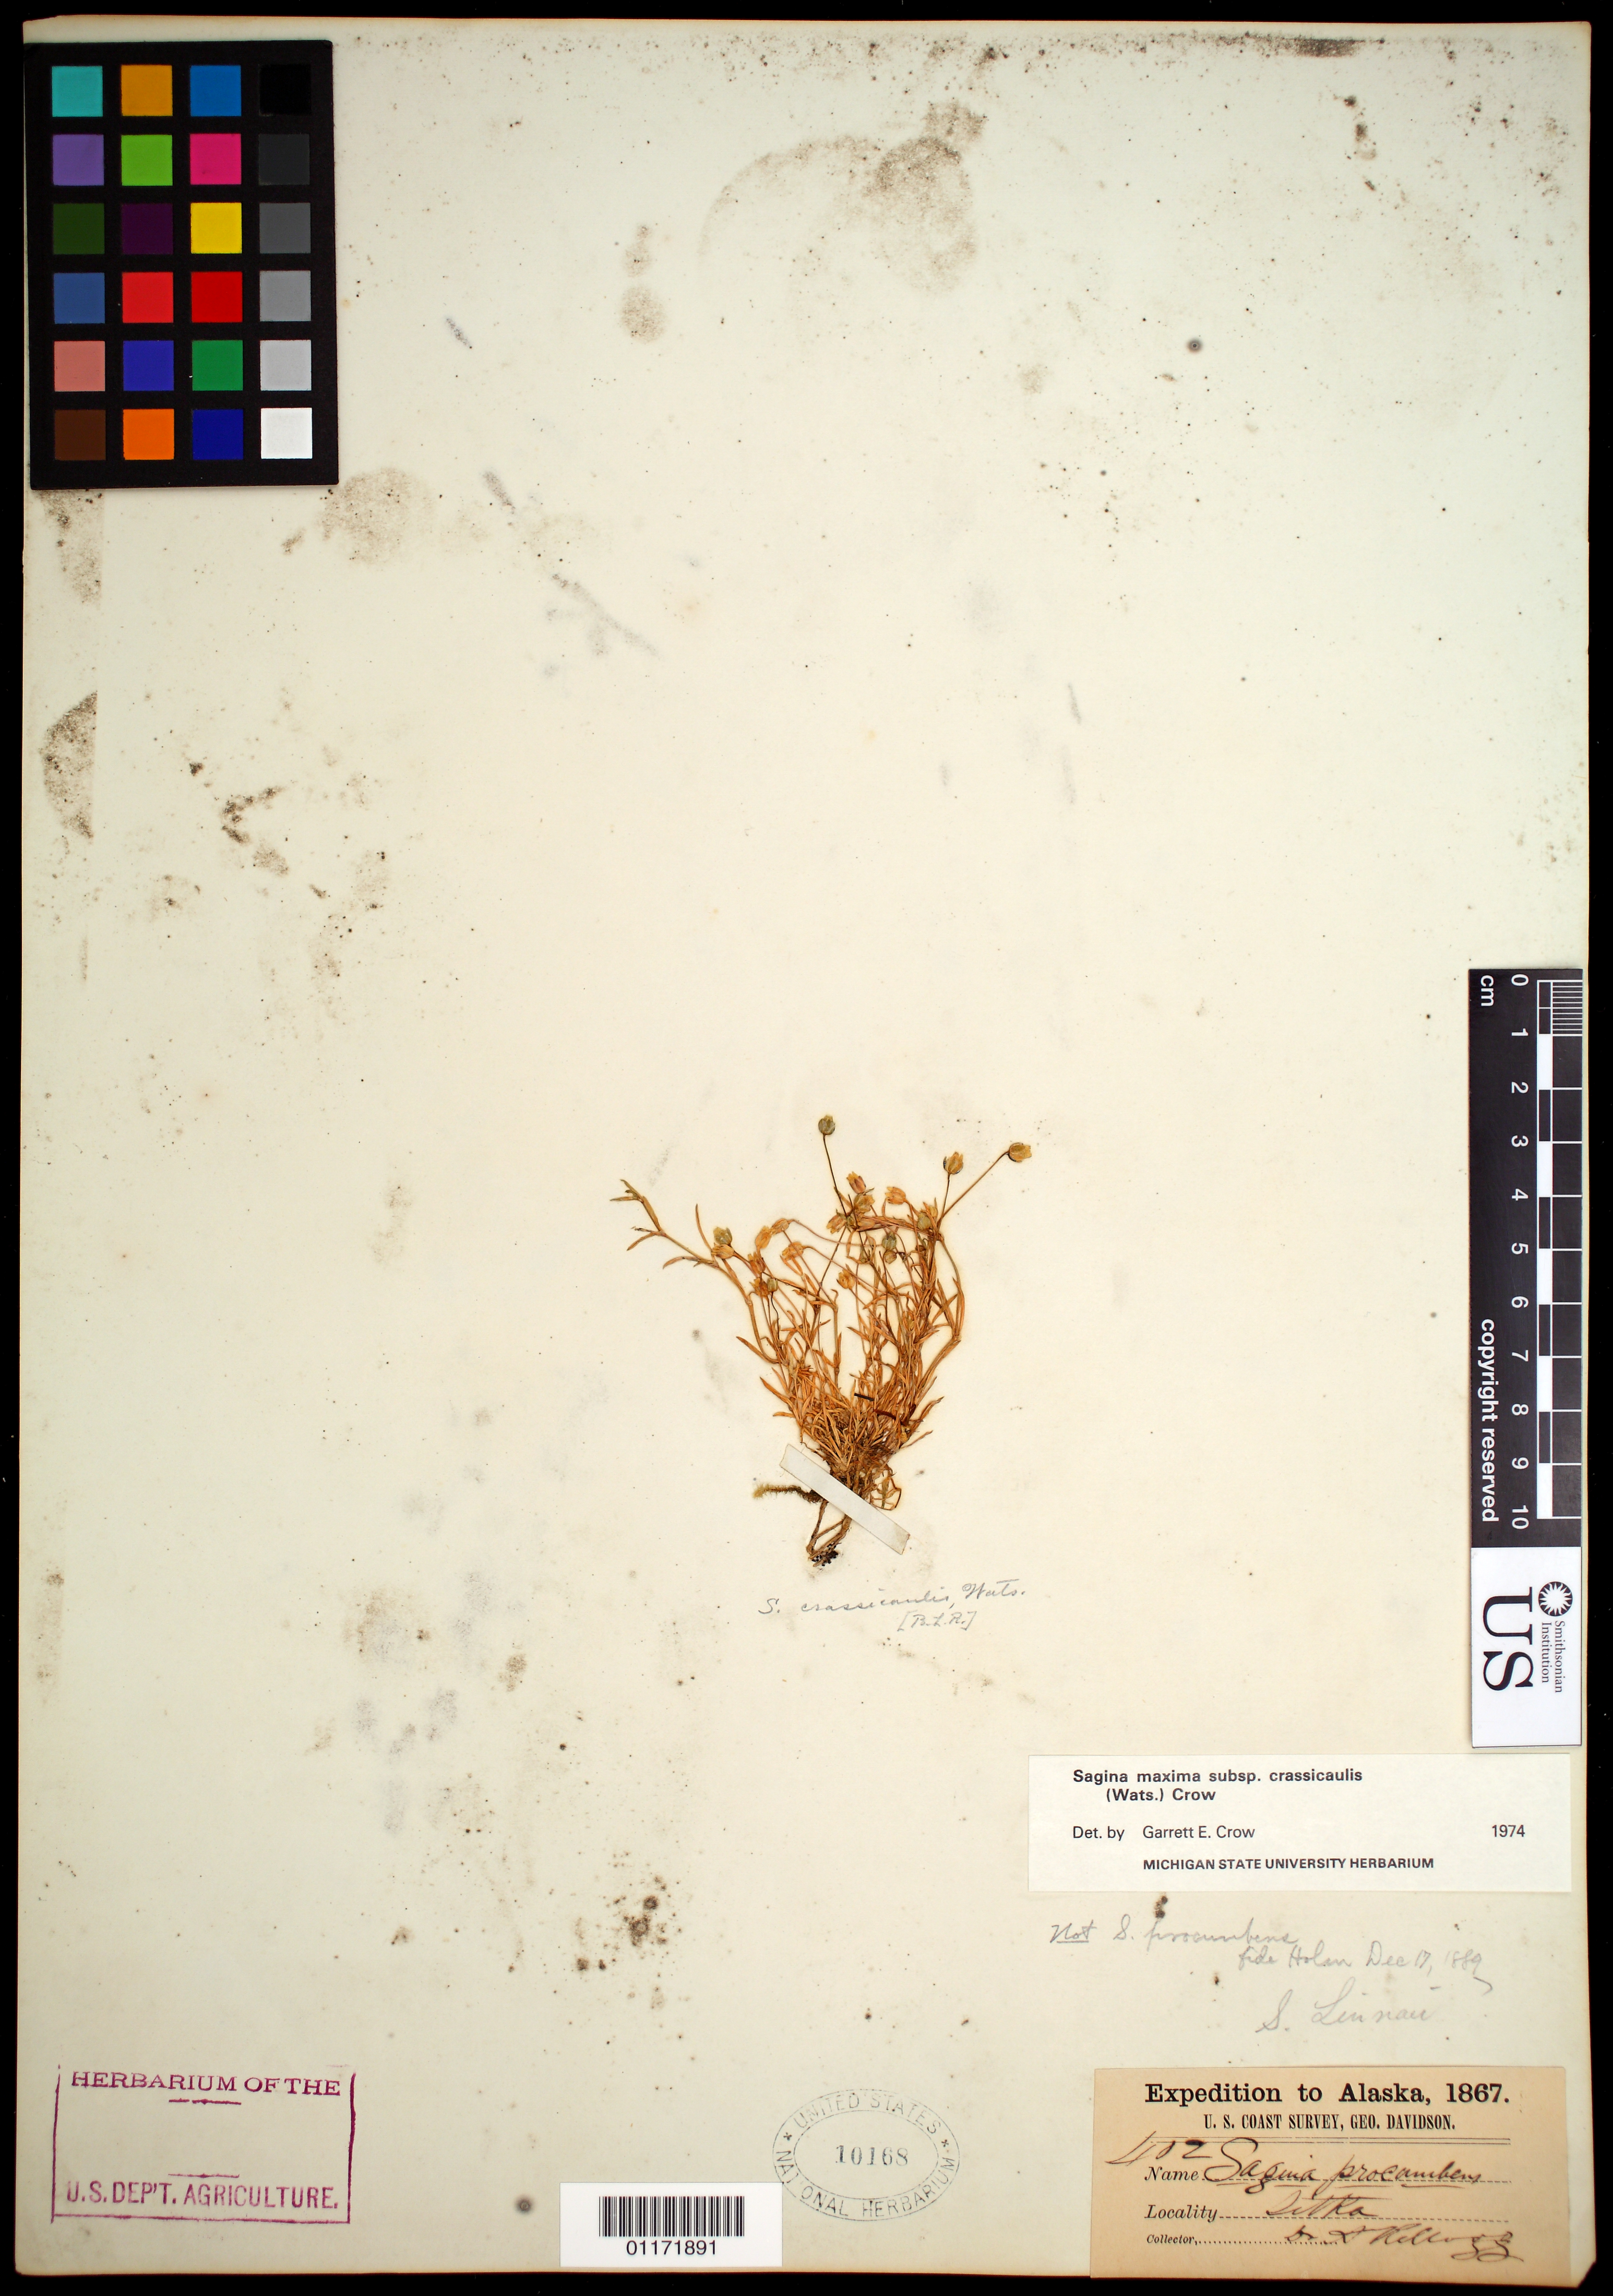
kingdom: Plantae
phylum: Tracheophyta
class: Magnoliopsida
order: Caryophyllales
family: Caryophyllaceae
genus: Sagina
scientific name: Sagina maxima subsp. crassicaulis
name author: (S. Watson) G.E. Crow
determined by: Crow, G. E.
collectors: A. Kellogg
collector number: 402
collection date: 1867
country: United States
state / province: Alaska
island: Baranof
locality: Sitka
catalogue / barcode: US 10168